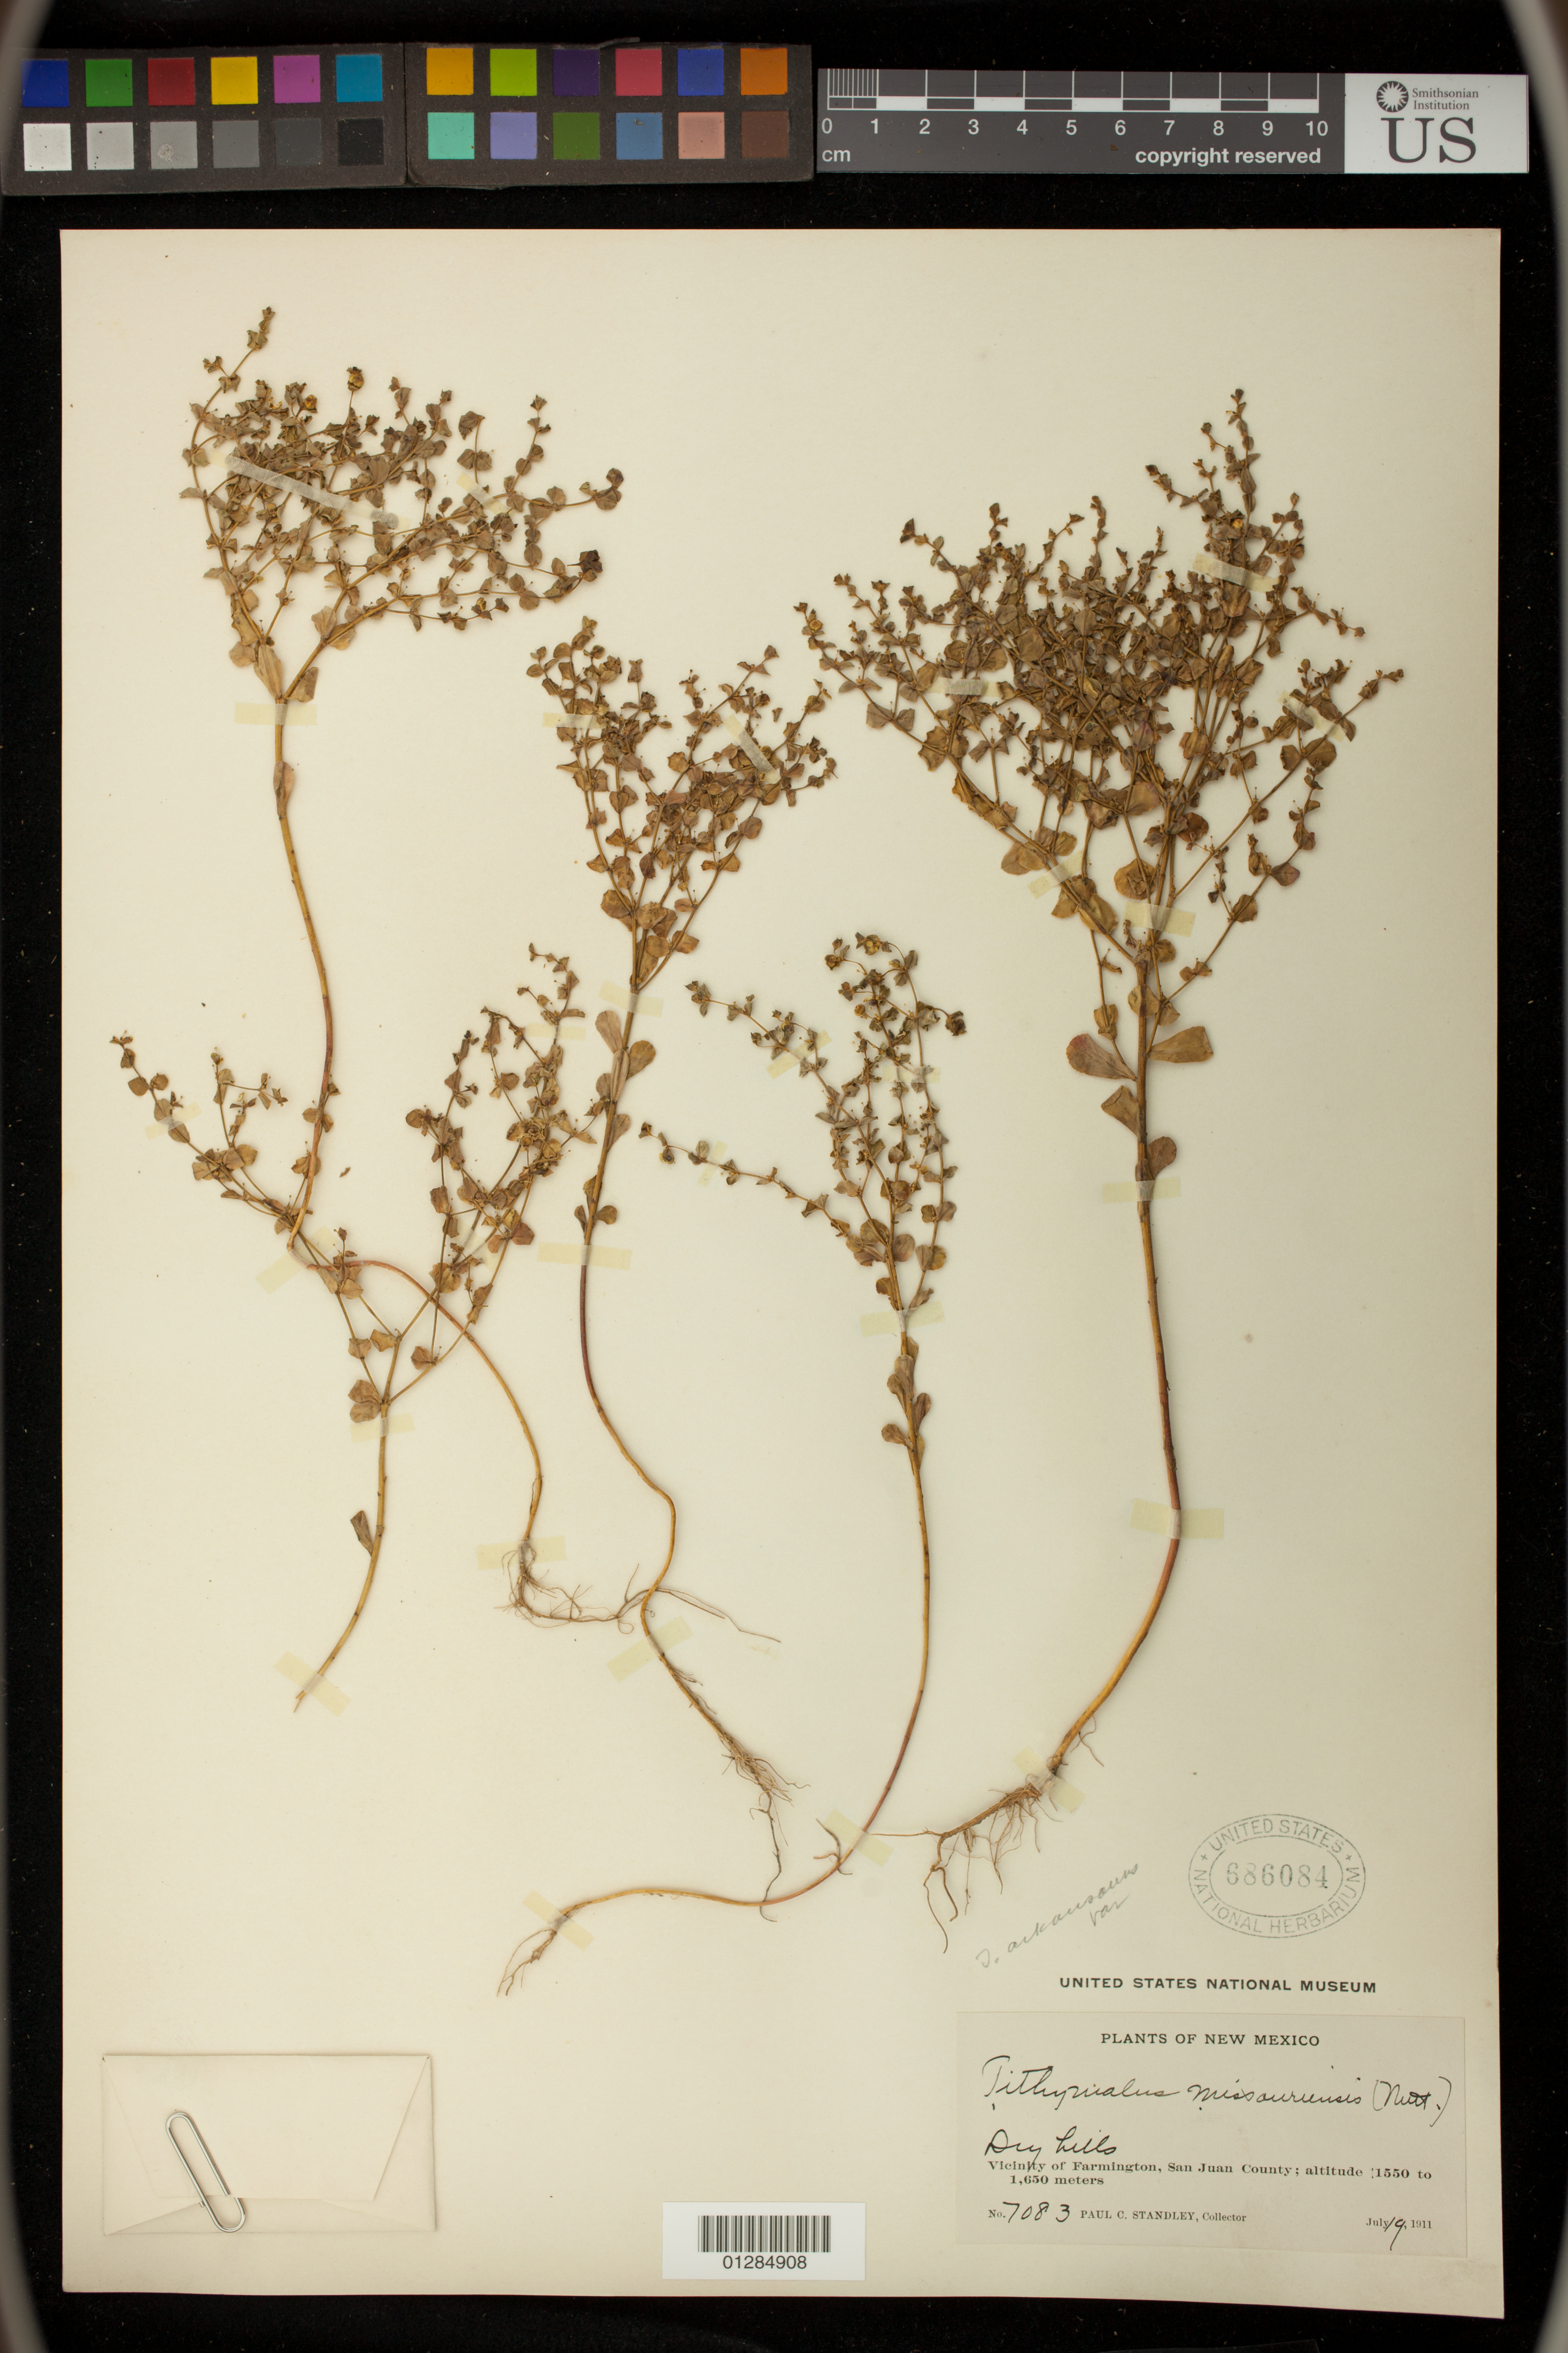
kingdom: Plantae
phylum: Tracheophyta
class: Magnoliopsida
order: Malpighiales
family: Euphorbiaceae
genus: Euphorbia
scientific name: Euphorbia spathulata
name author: Lam.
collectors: P. C. Standley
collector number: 7083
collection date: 1911-07-19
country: United States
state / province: New Mexico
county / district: San Juan County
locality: Dry hills. Vicinity of Farmington.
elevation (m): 1550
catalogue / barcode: US 686084